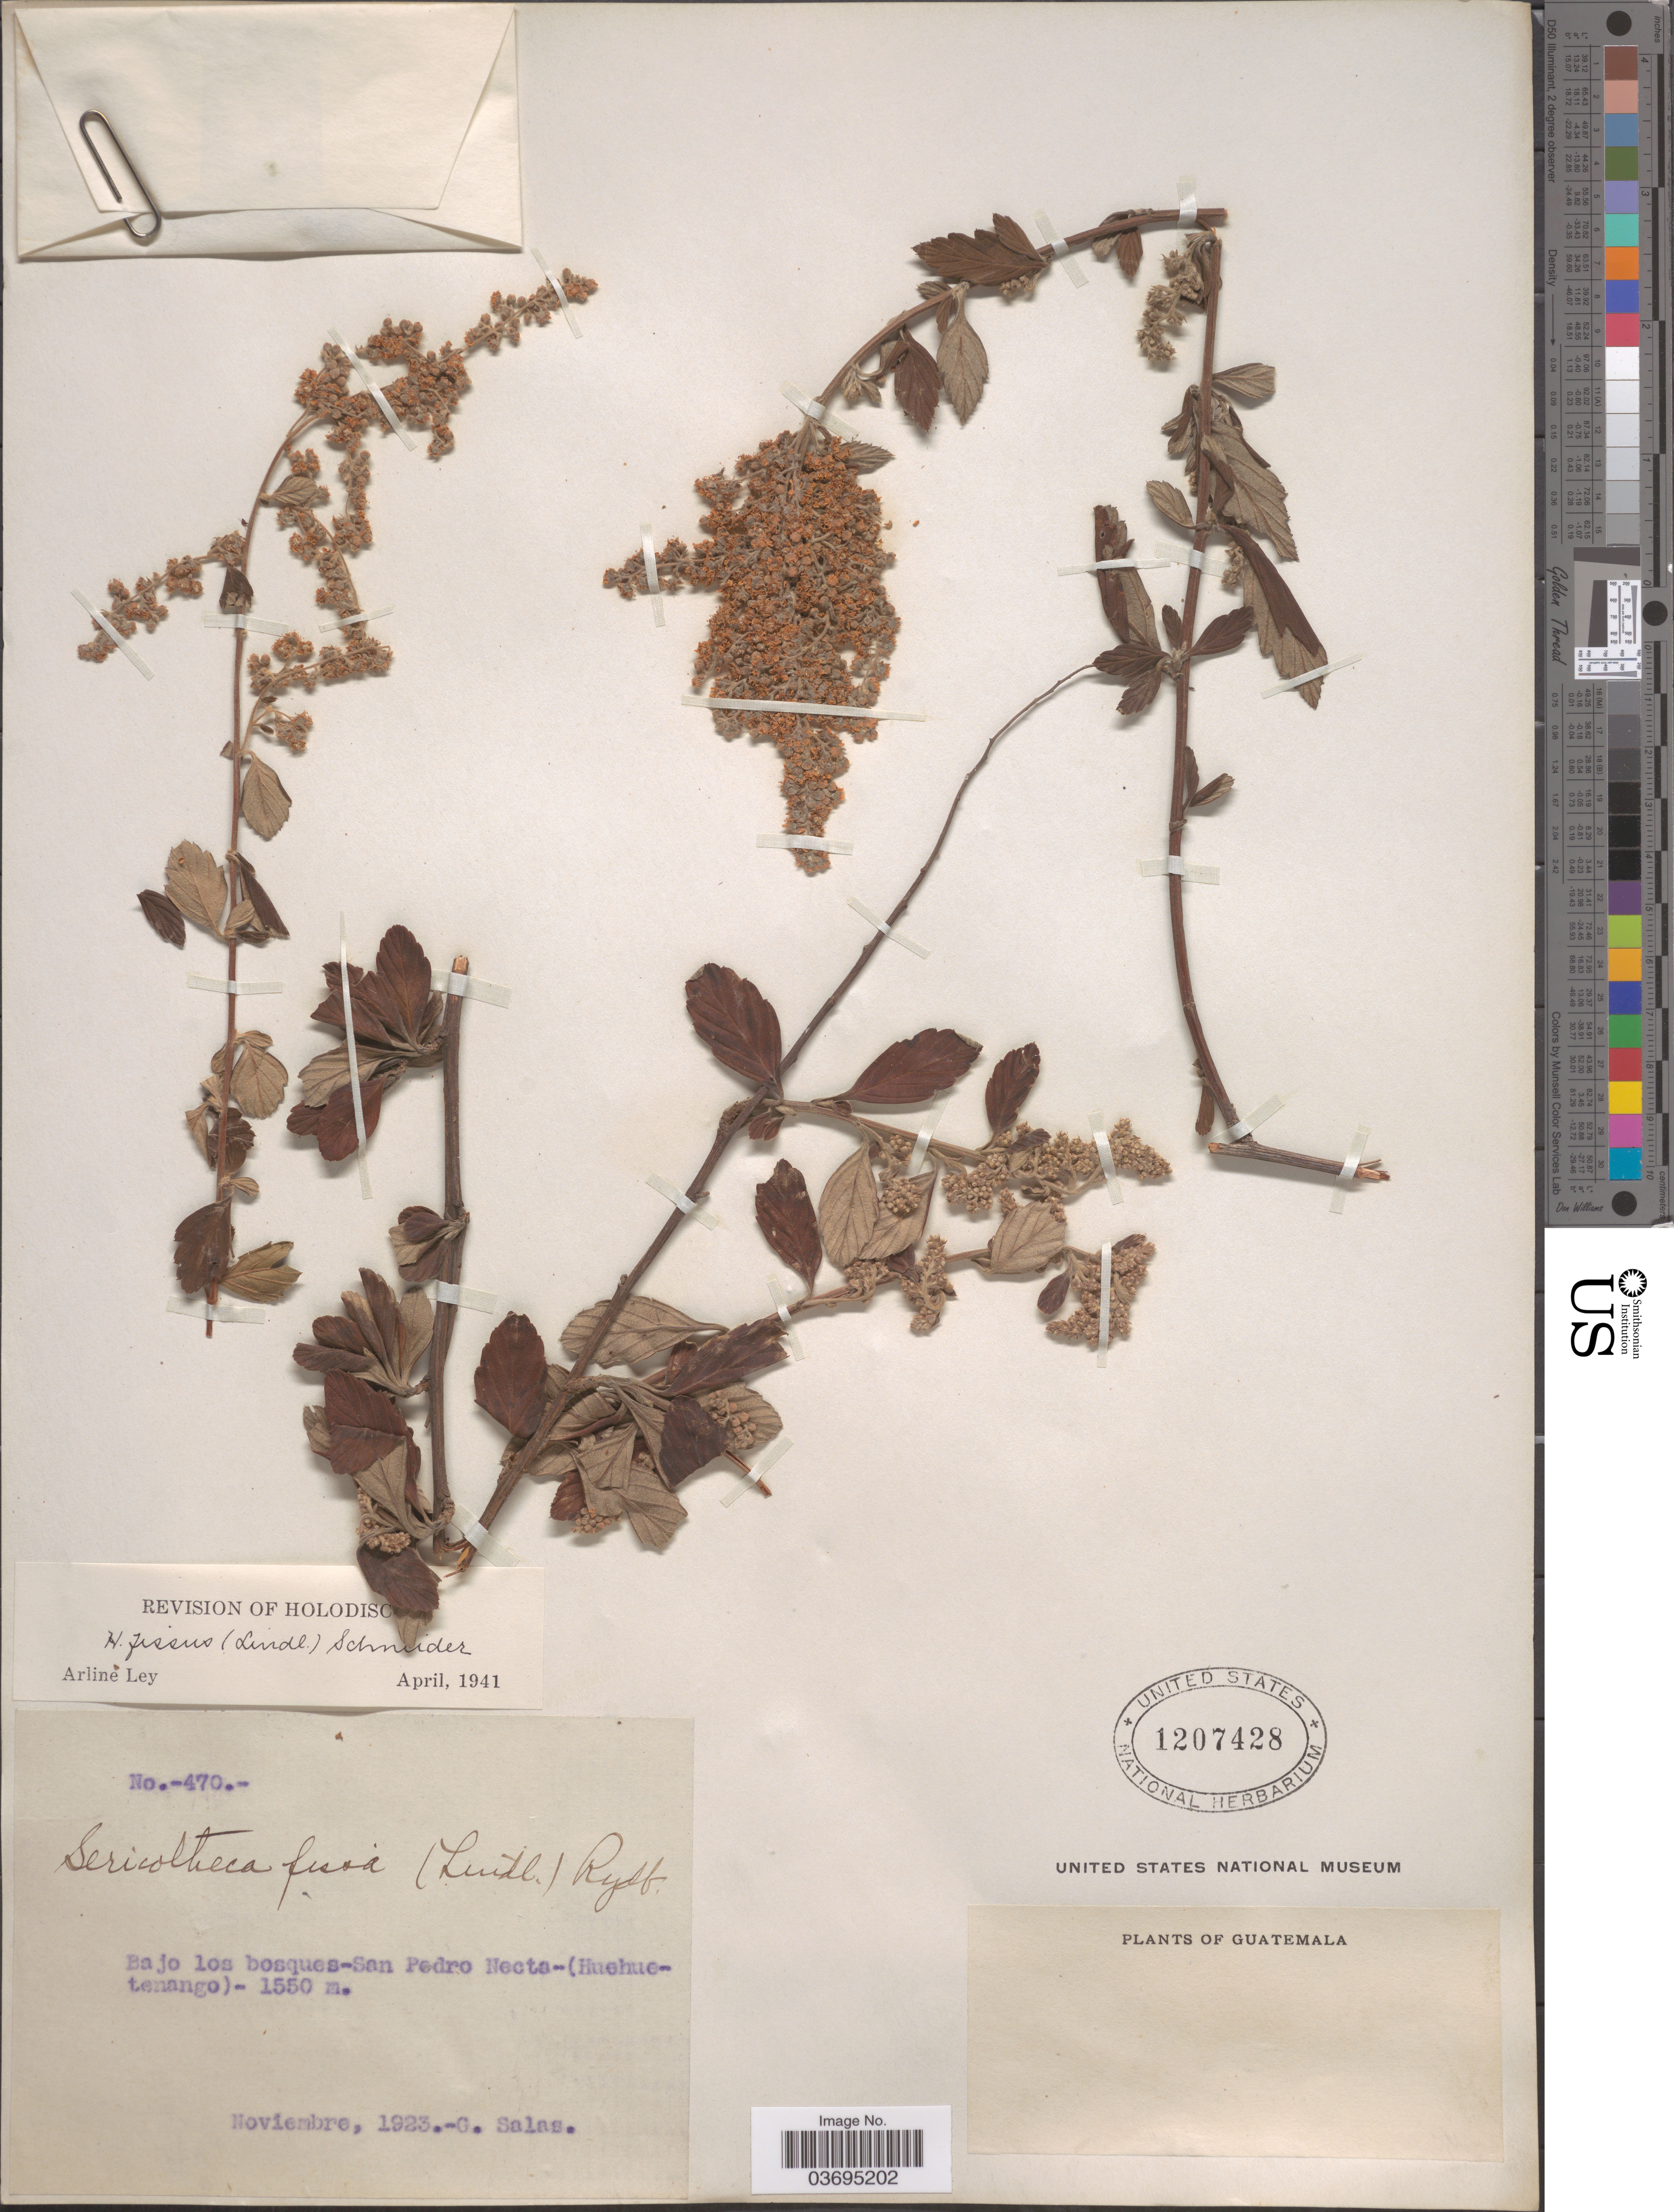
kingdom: Plantae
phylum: Tracheophyta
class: Magnoliopsida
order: Rosales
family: Rosaceae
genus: Holodiscus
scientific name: Holodiscus fissus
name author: (Lindl.) C.K. Schneid.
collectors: G. Salas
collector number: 470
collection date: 1923-11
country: Guatemala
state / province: Huehuetenango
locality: San Pedro Necta.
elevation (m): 1550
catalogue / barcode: US 1207428